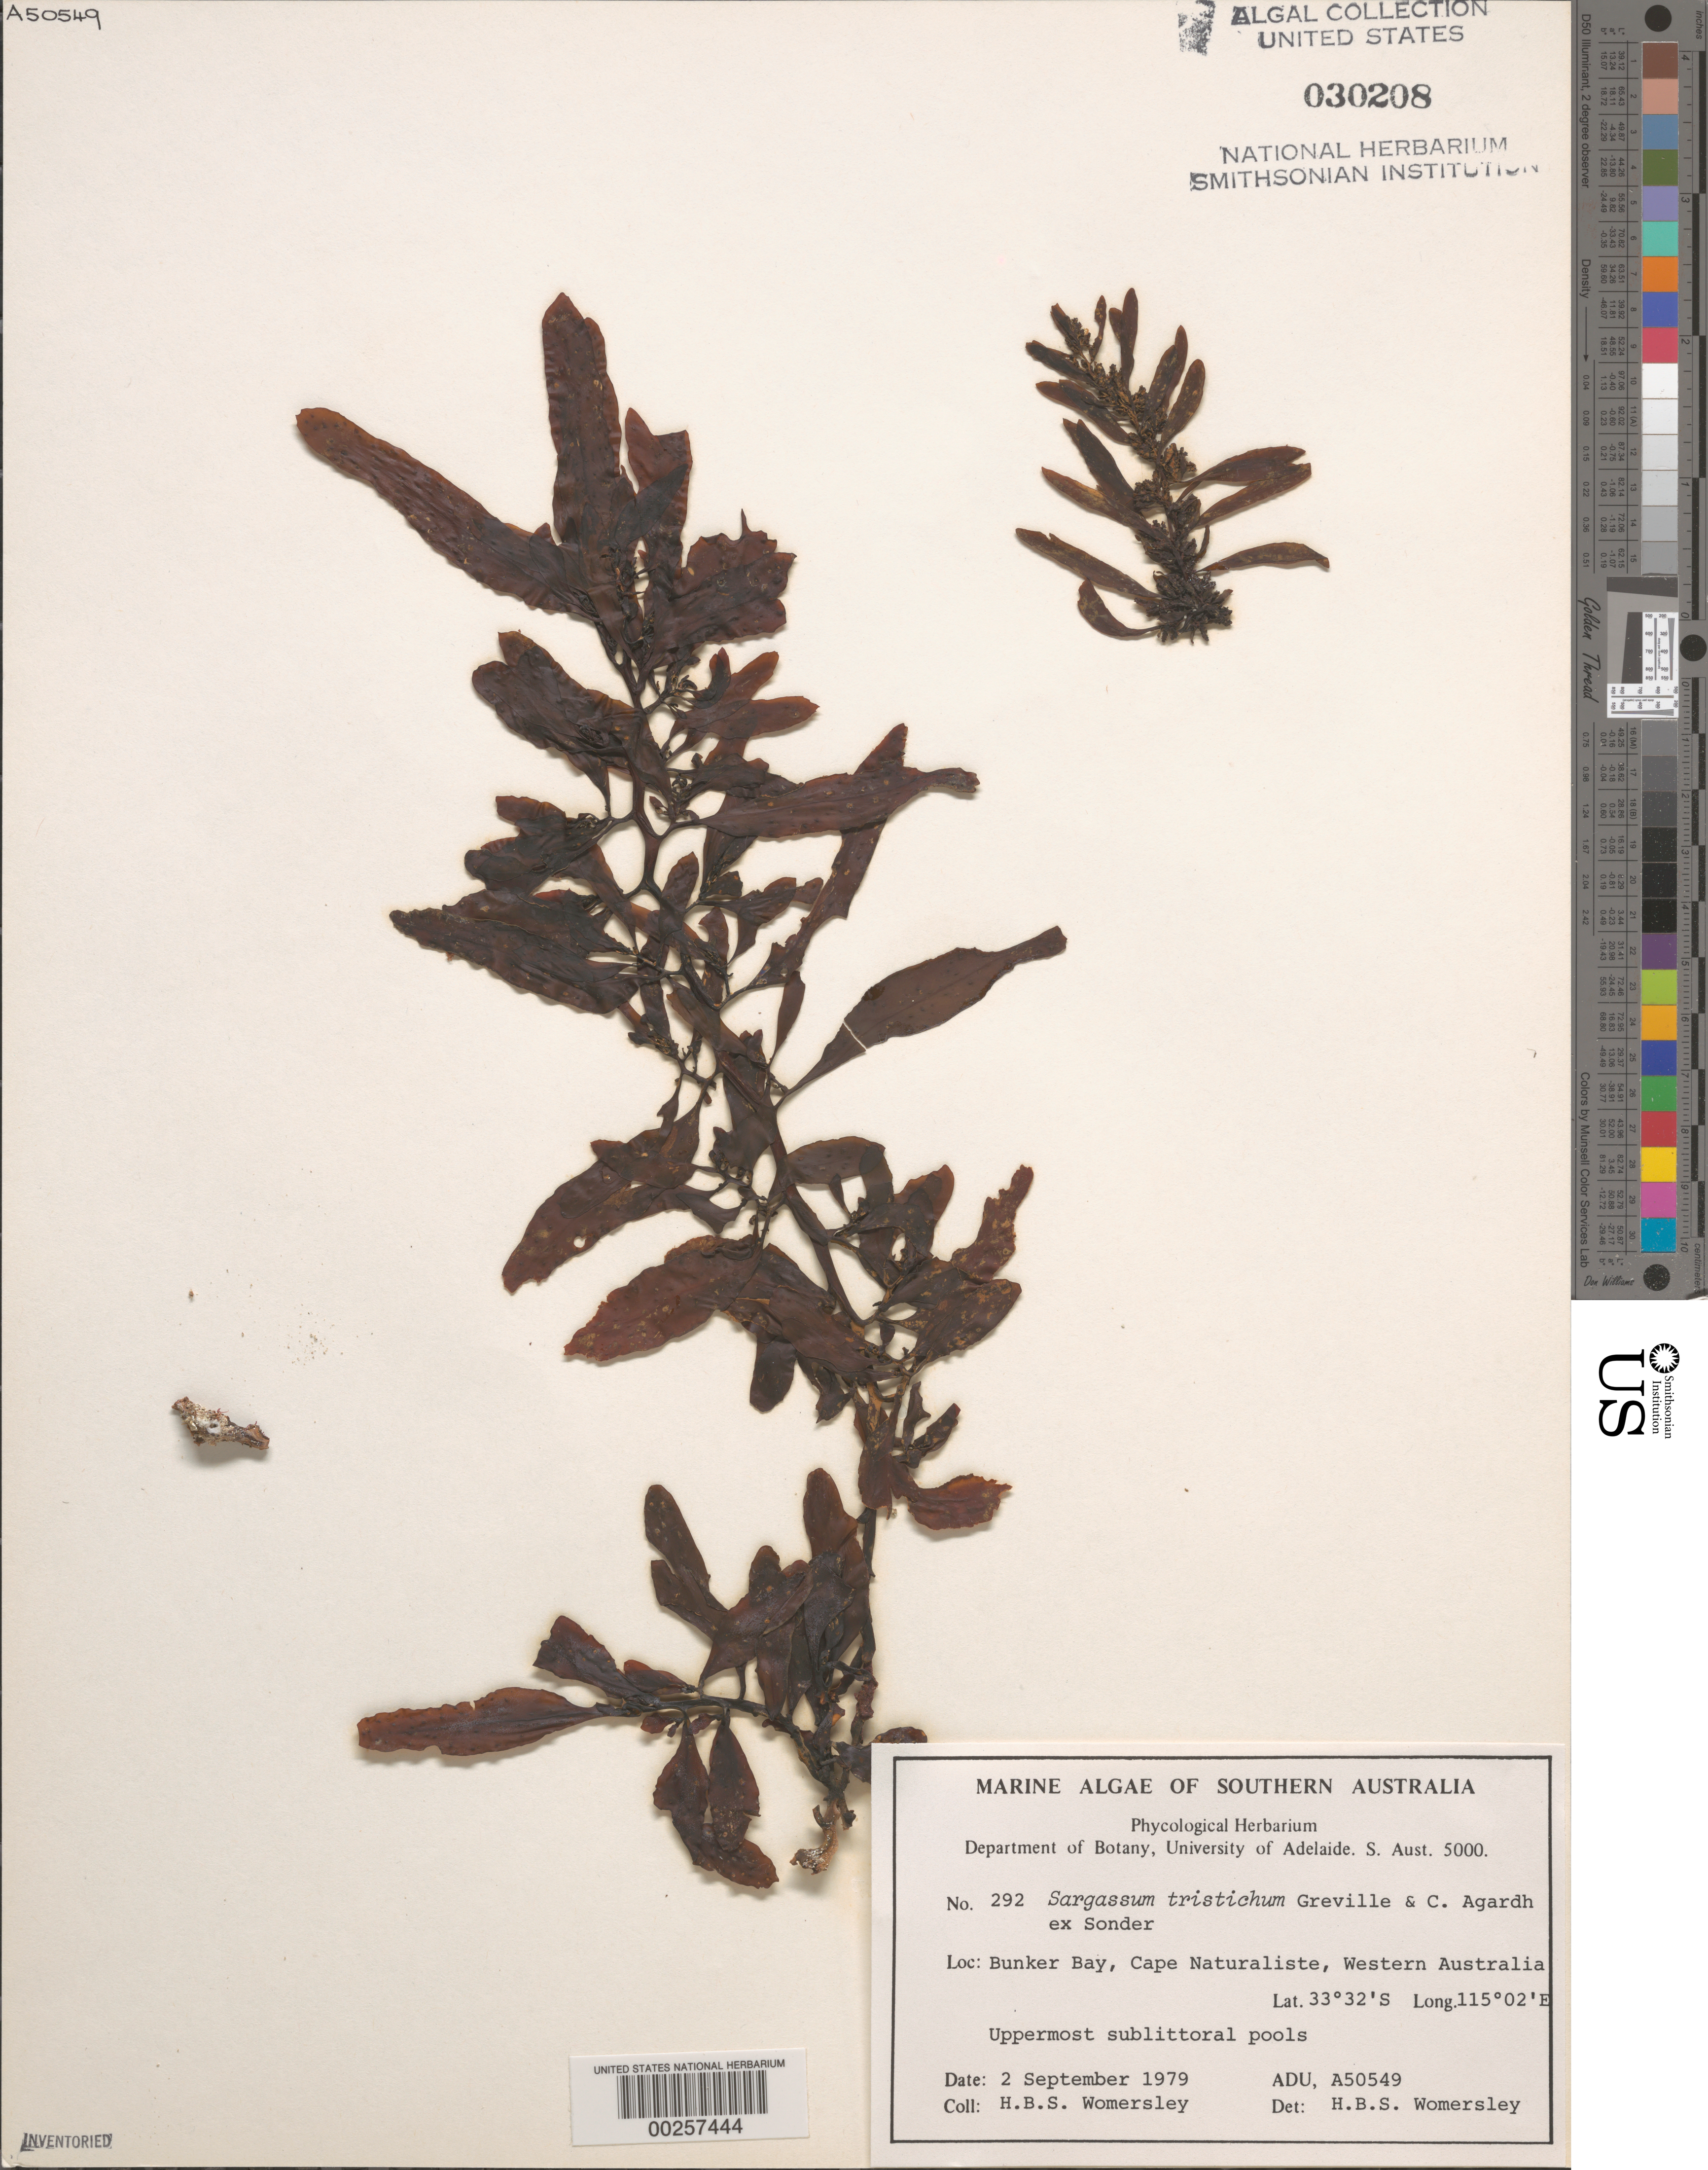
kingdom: Chromista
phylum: Ochrophyta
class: Phaeophyceae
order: Fucales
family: Sargassaceae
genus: Sargassum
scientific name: Sargassum tristichum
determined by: Womersley, H. B. S.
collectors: H. B. S. Womersley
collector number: ADU A50549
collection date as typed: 02 Sep 1979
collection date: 1979-09-02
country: Australia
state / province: Western Australia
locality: Bunker Bay, Cape Naturaliste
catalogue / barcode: US 30208